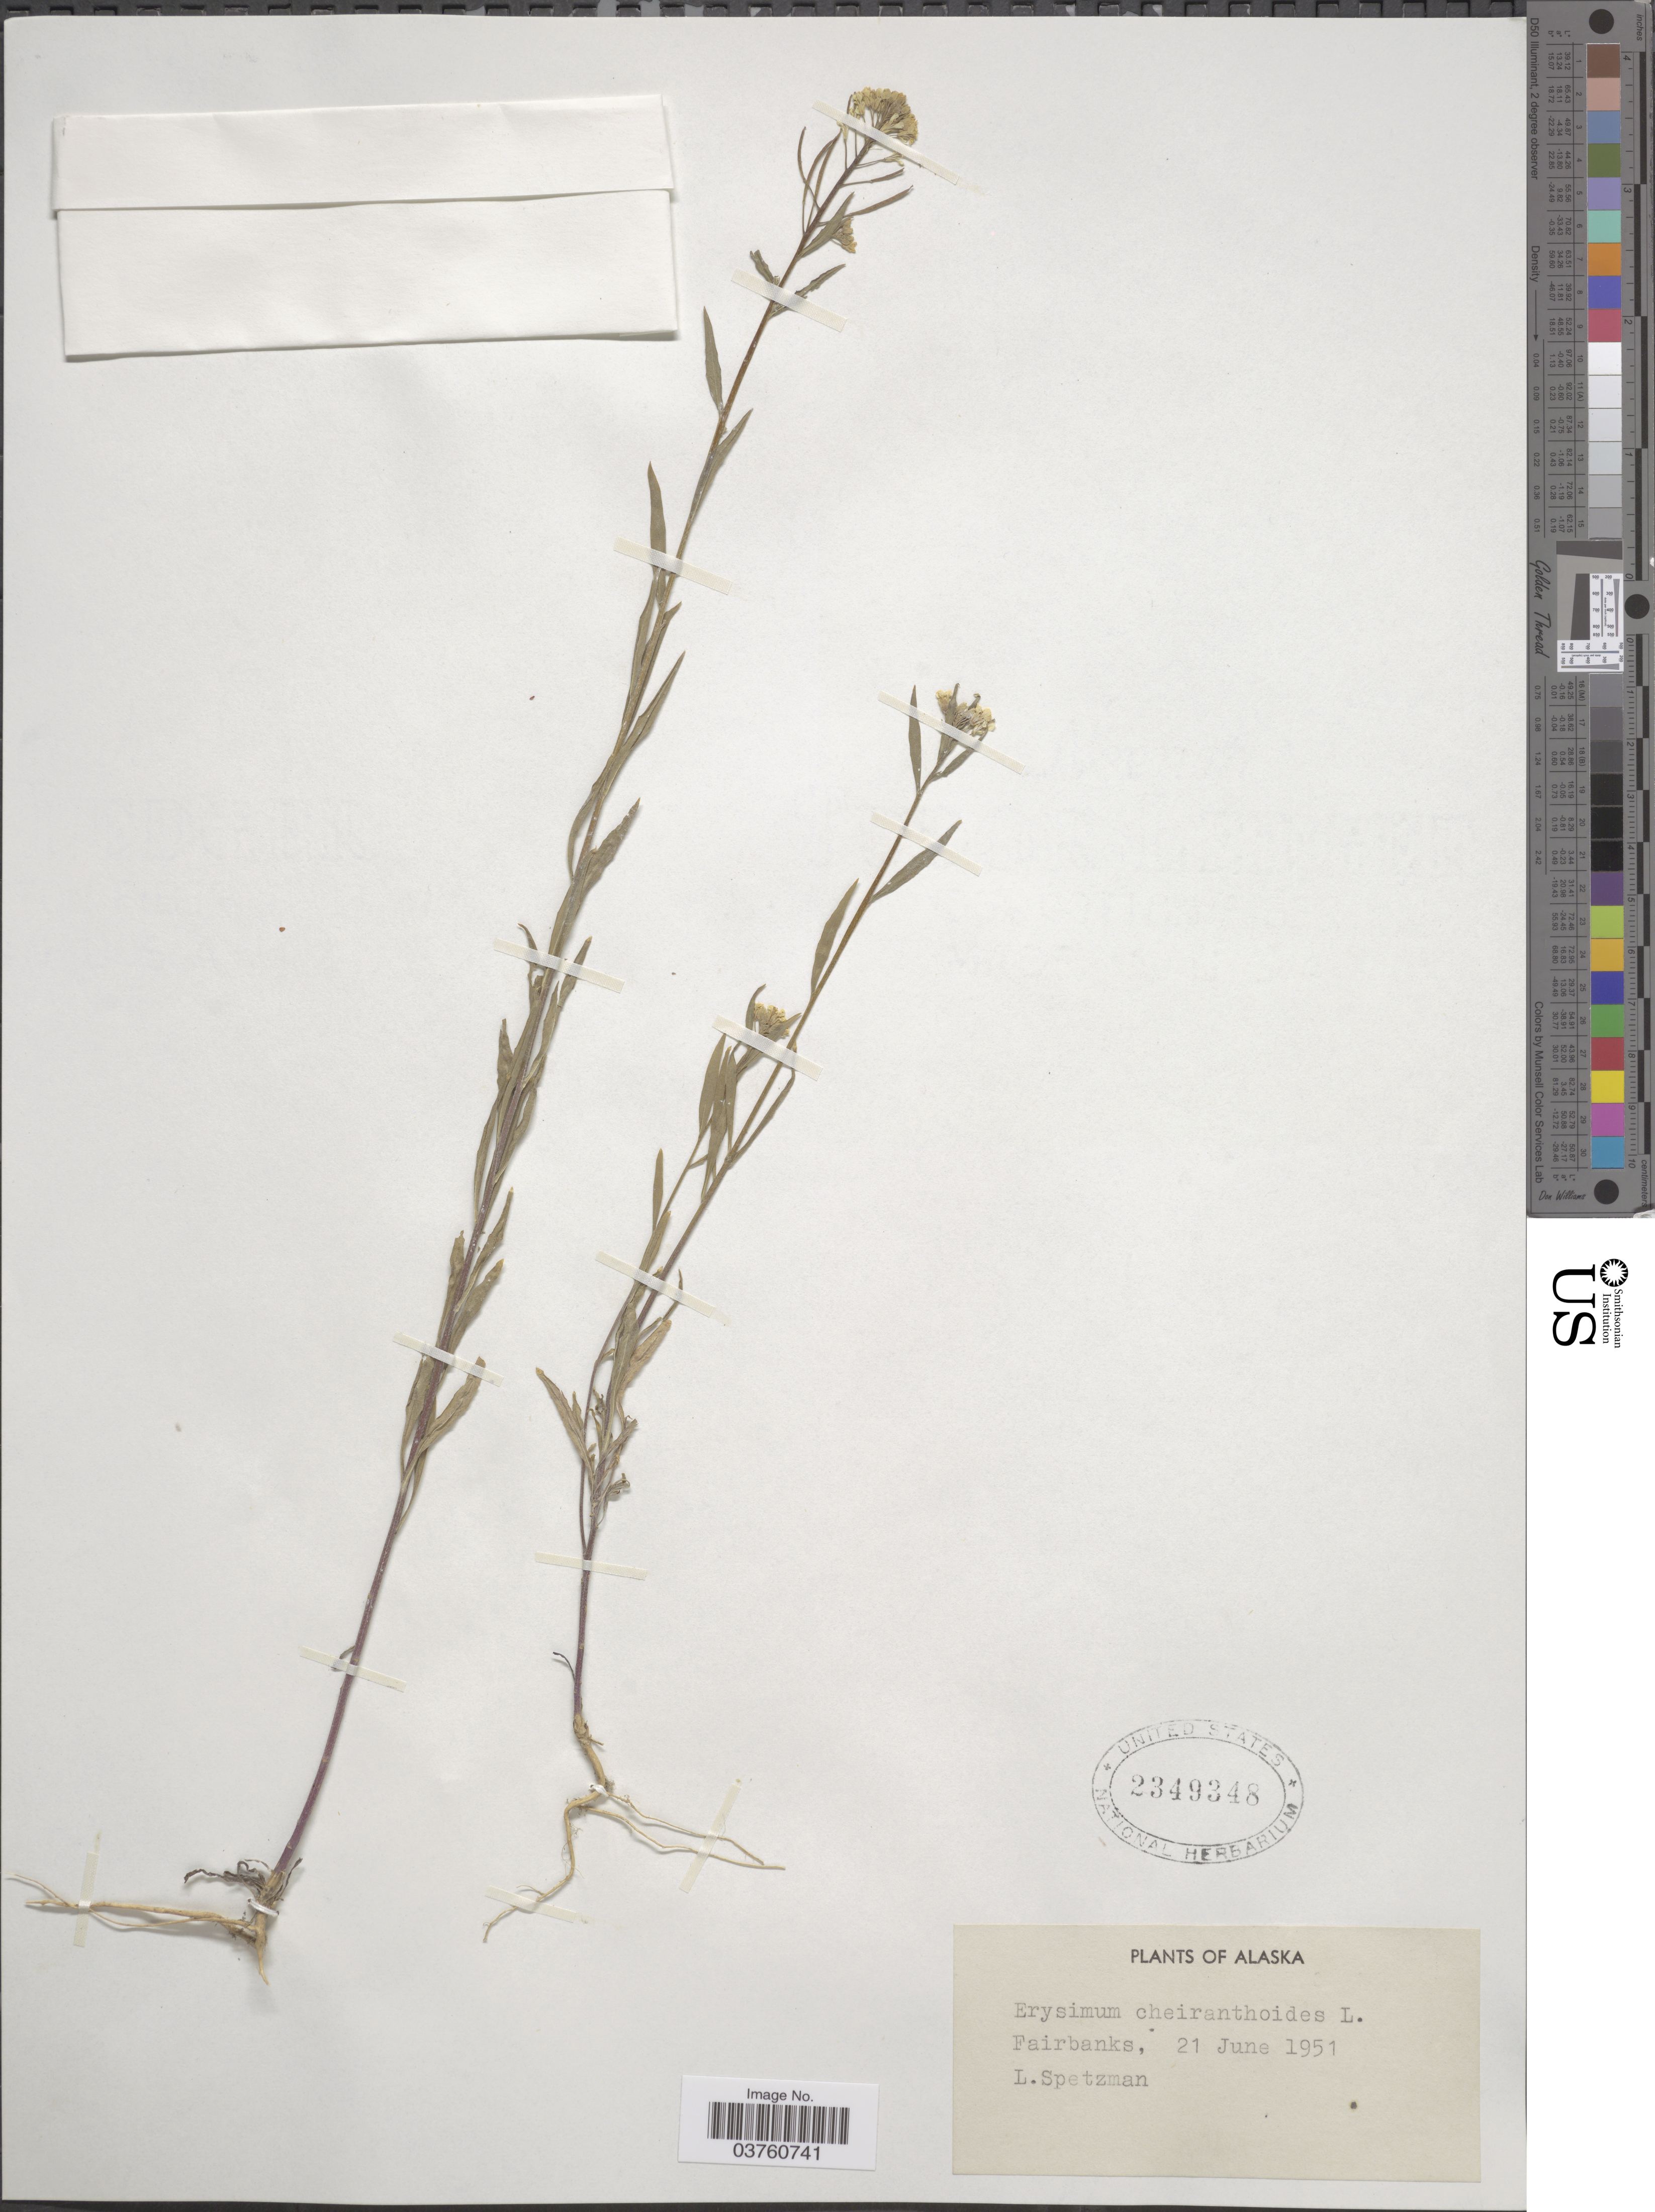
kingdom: Plantae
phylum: Tracheophyta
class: Magnoliopsida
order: Brassicales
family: Brassicaceae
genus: Erysimum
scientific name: Erysimum cheiranthoides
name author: L.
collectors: L. Spetzman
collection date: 1951-06-21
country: United States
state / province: Alaska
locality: Fairbanks.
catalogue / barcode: US 2349348